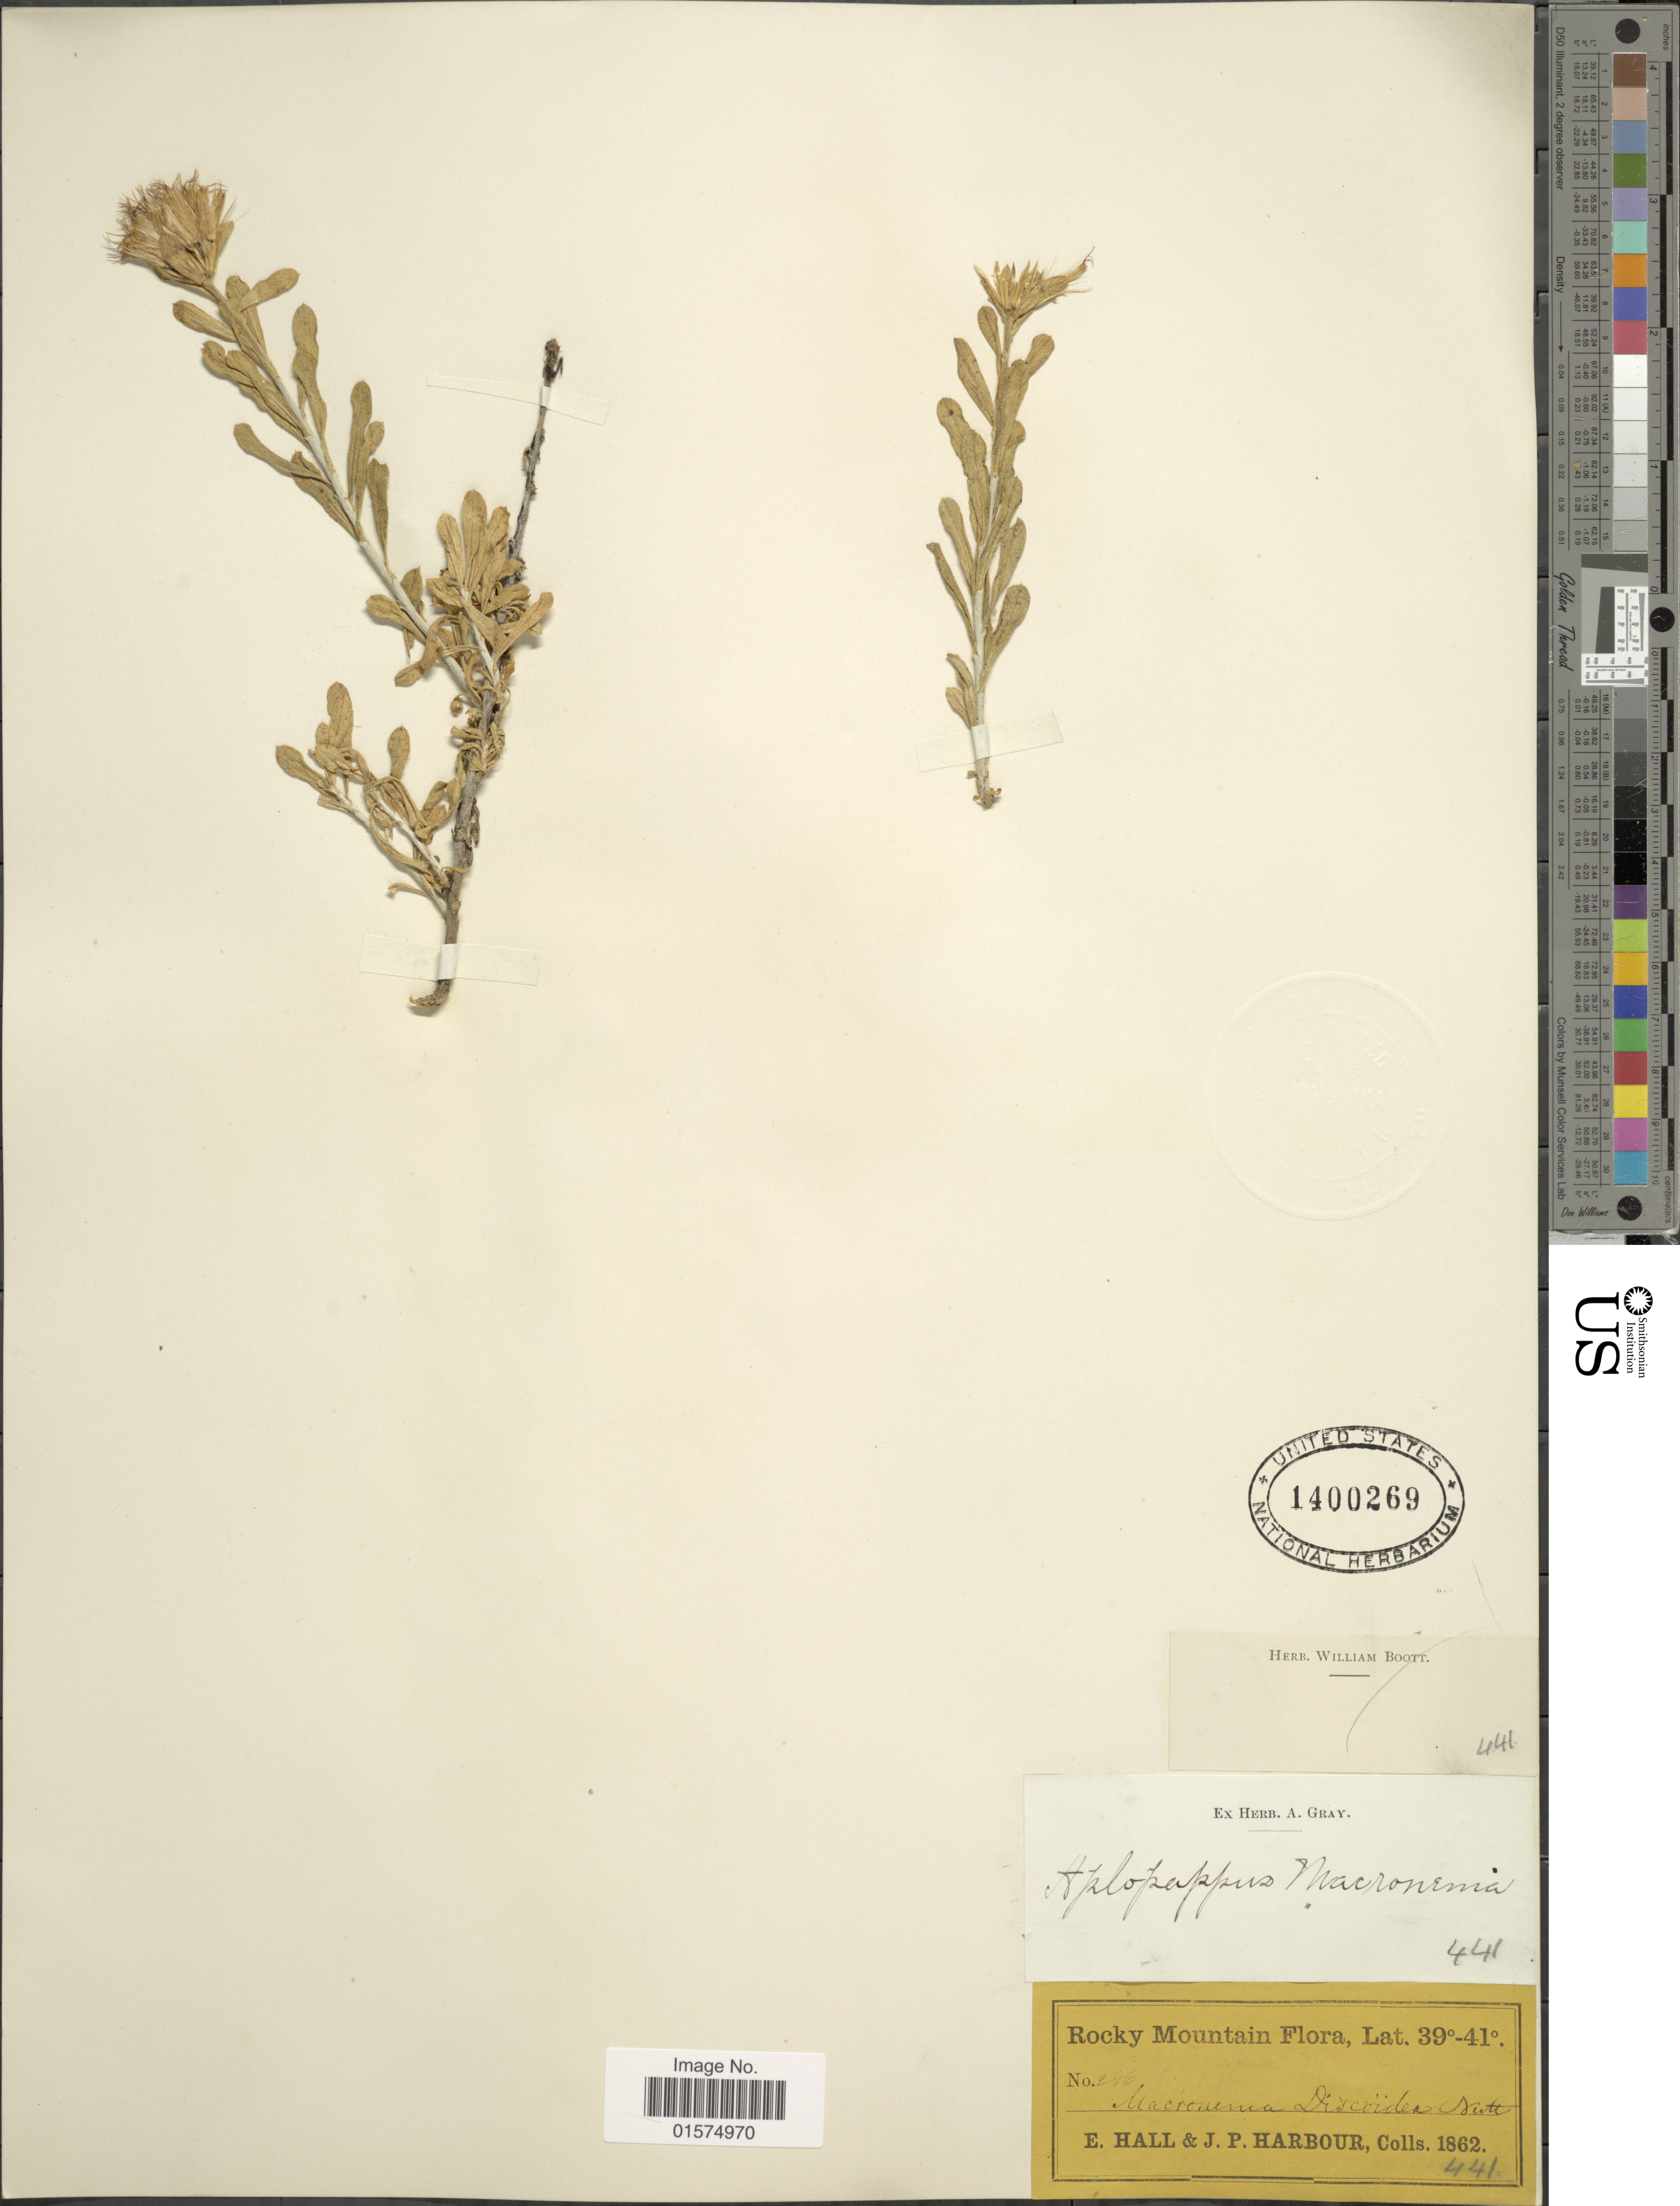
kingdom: Plantae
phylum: Tracheophyta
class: Magnoliopsida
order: Asterales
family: Asteraceae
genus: Ericameria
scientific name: Ericameria discoidea var. discoidea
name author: (Nutt.) G.L. Nesom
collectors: E. Hall & J. Harbour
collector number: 296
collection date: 1862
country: United States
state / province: Colorado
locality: Rocky Mtns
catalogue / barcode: US 1400269